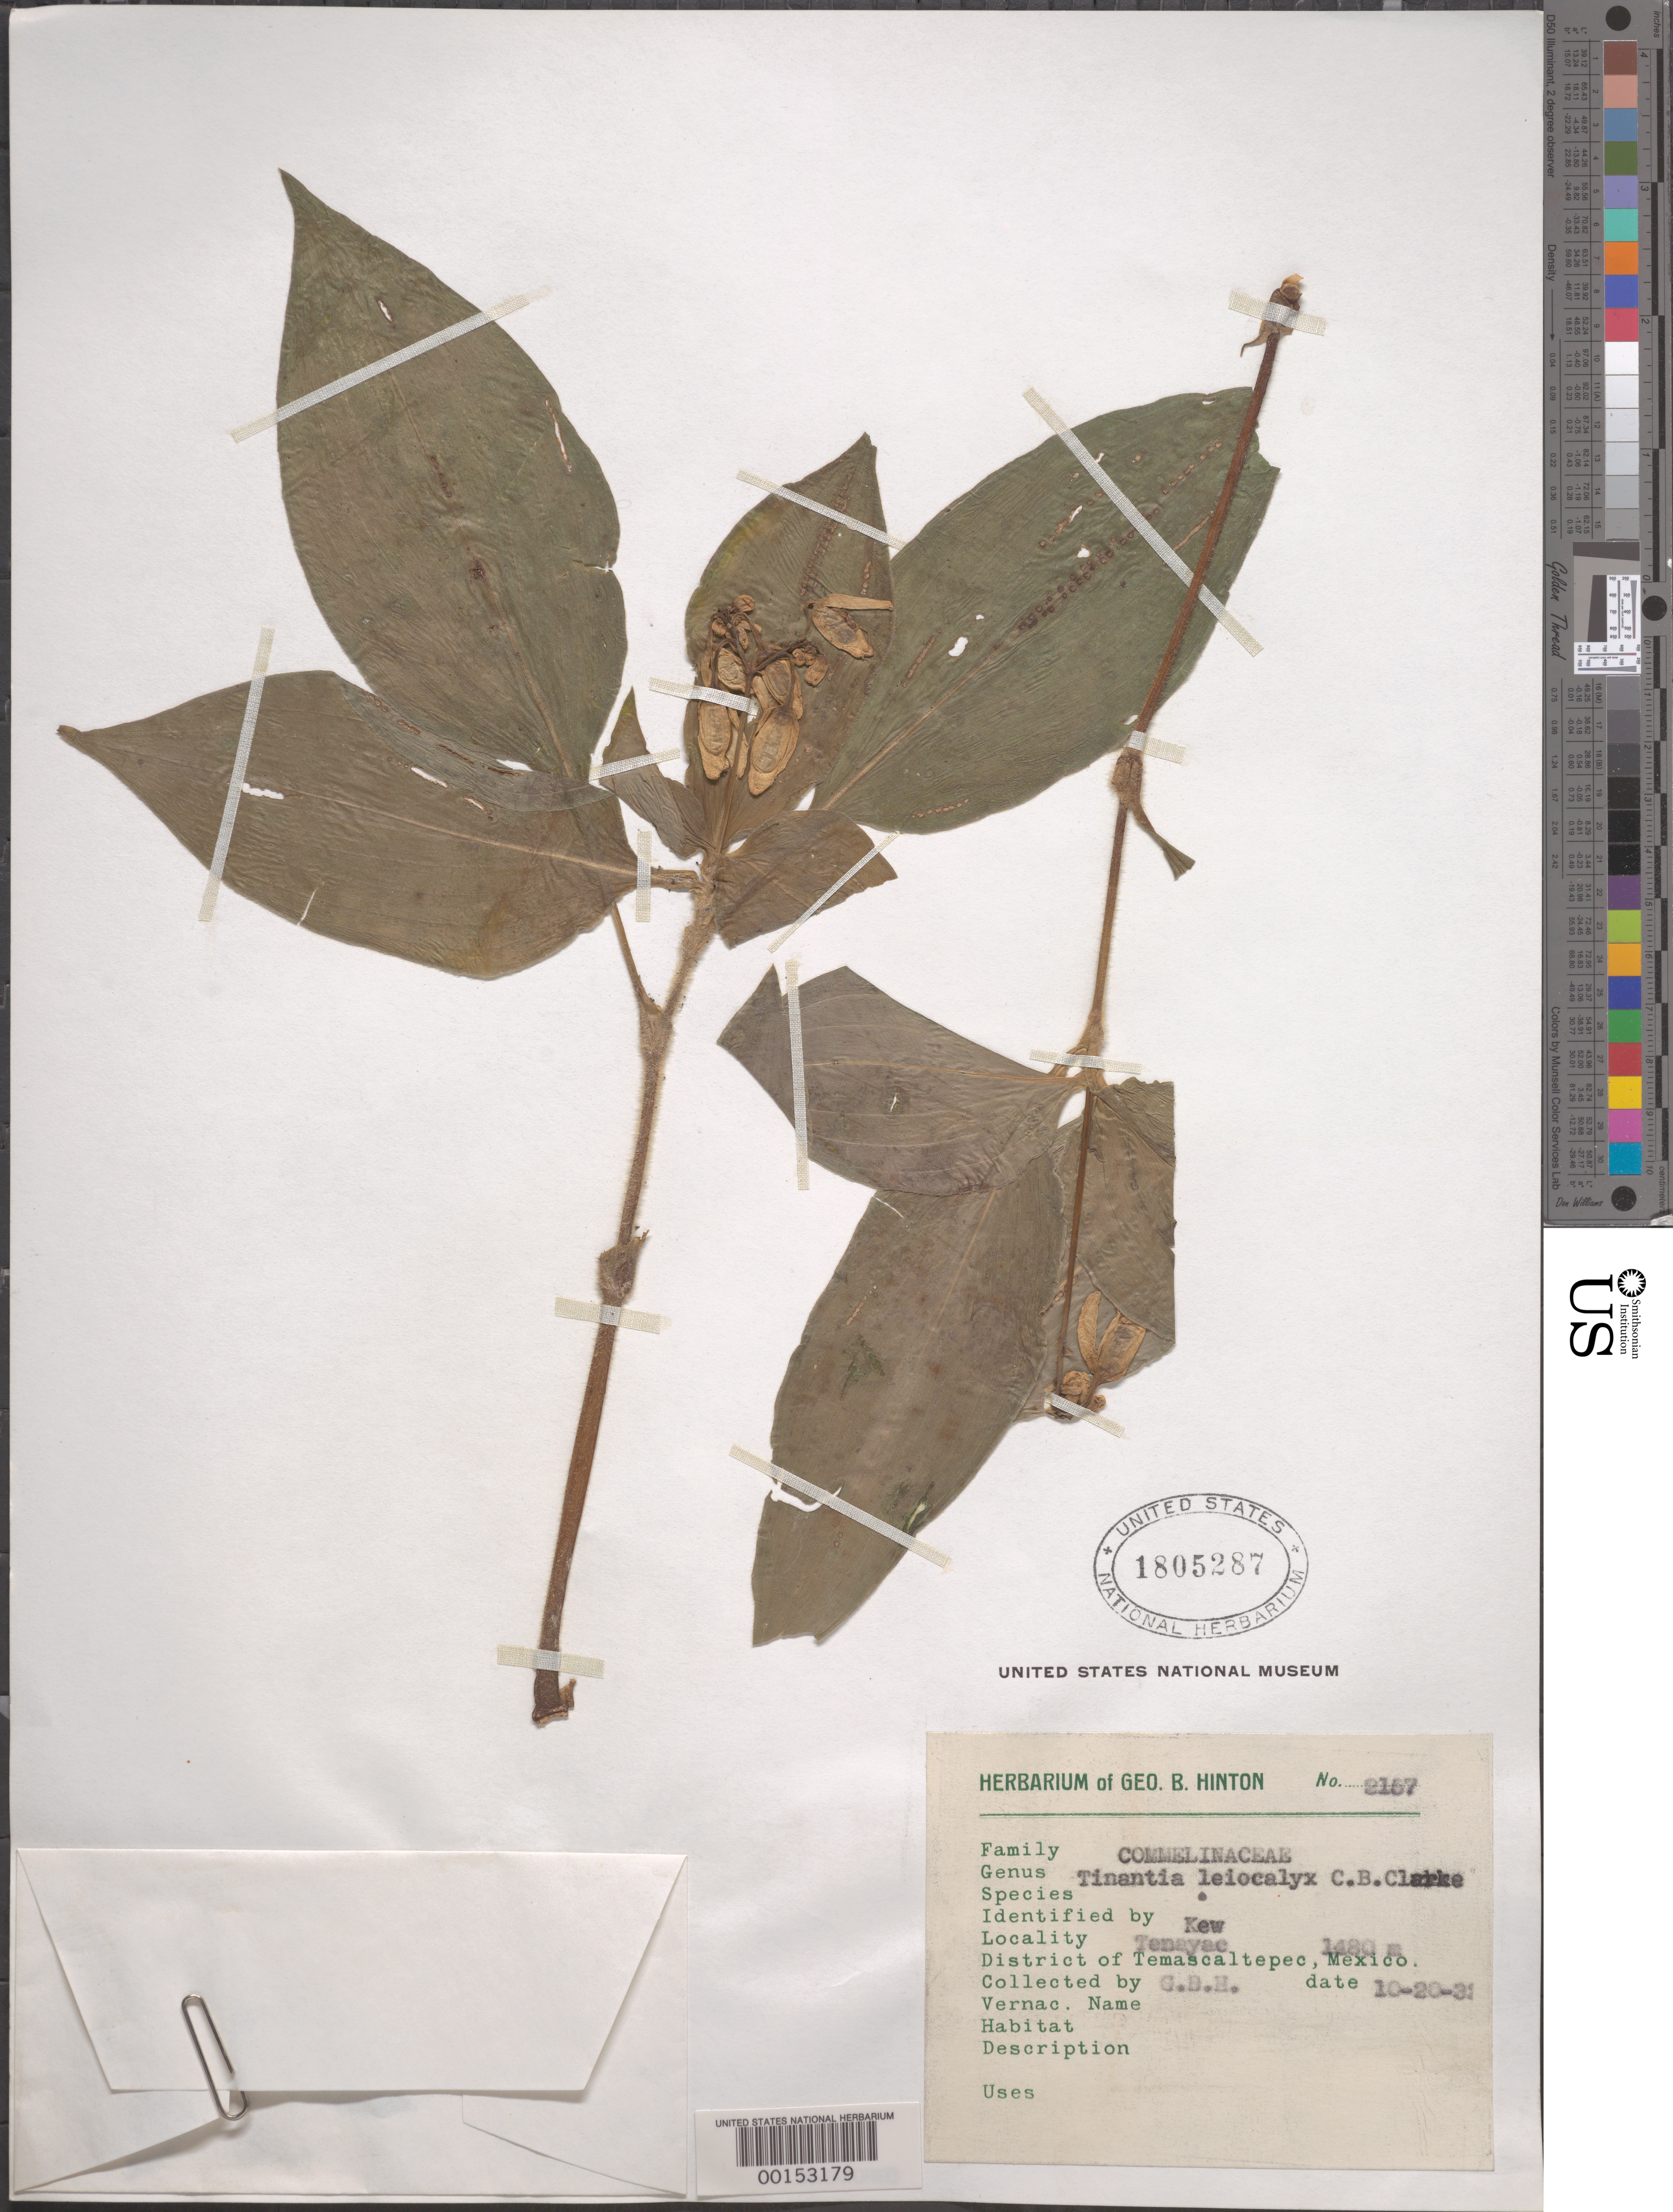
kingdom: Plantae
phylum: Tracheophyta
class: Liliopsida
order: Commelinales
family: Commelinaceae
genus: Tinantia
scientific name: Tinantia leiocalyx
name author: C.B. Clarke in Donn. Sm.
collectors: G. B. Hinton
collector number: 2157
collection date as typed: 20 Oct 1939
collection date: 1939-10-20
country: Mexico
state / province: México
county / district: Temascaltepec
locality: Tenayac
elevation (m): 1480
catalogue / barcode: US 1805287